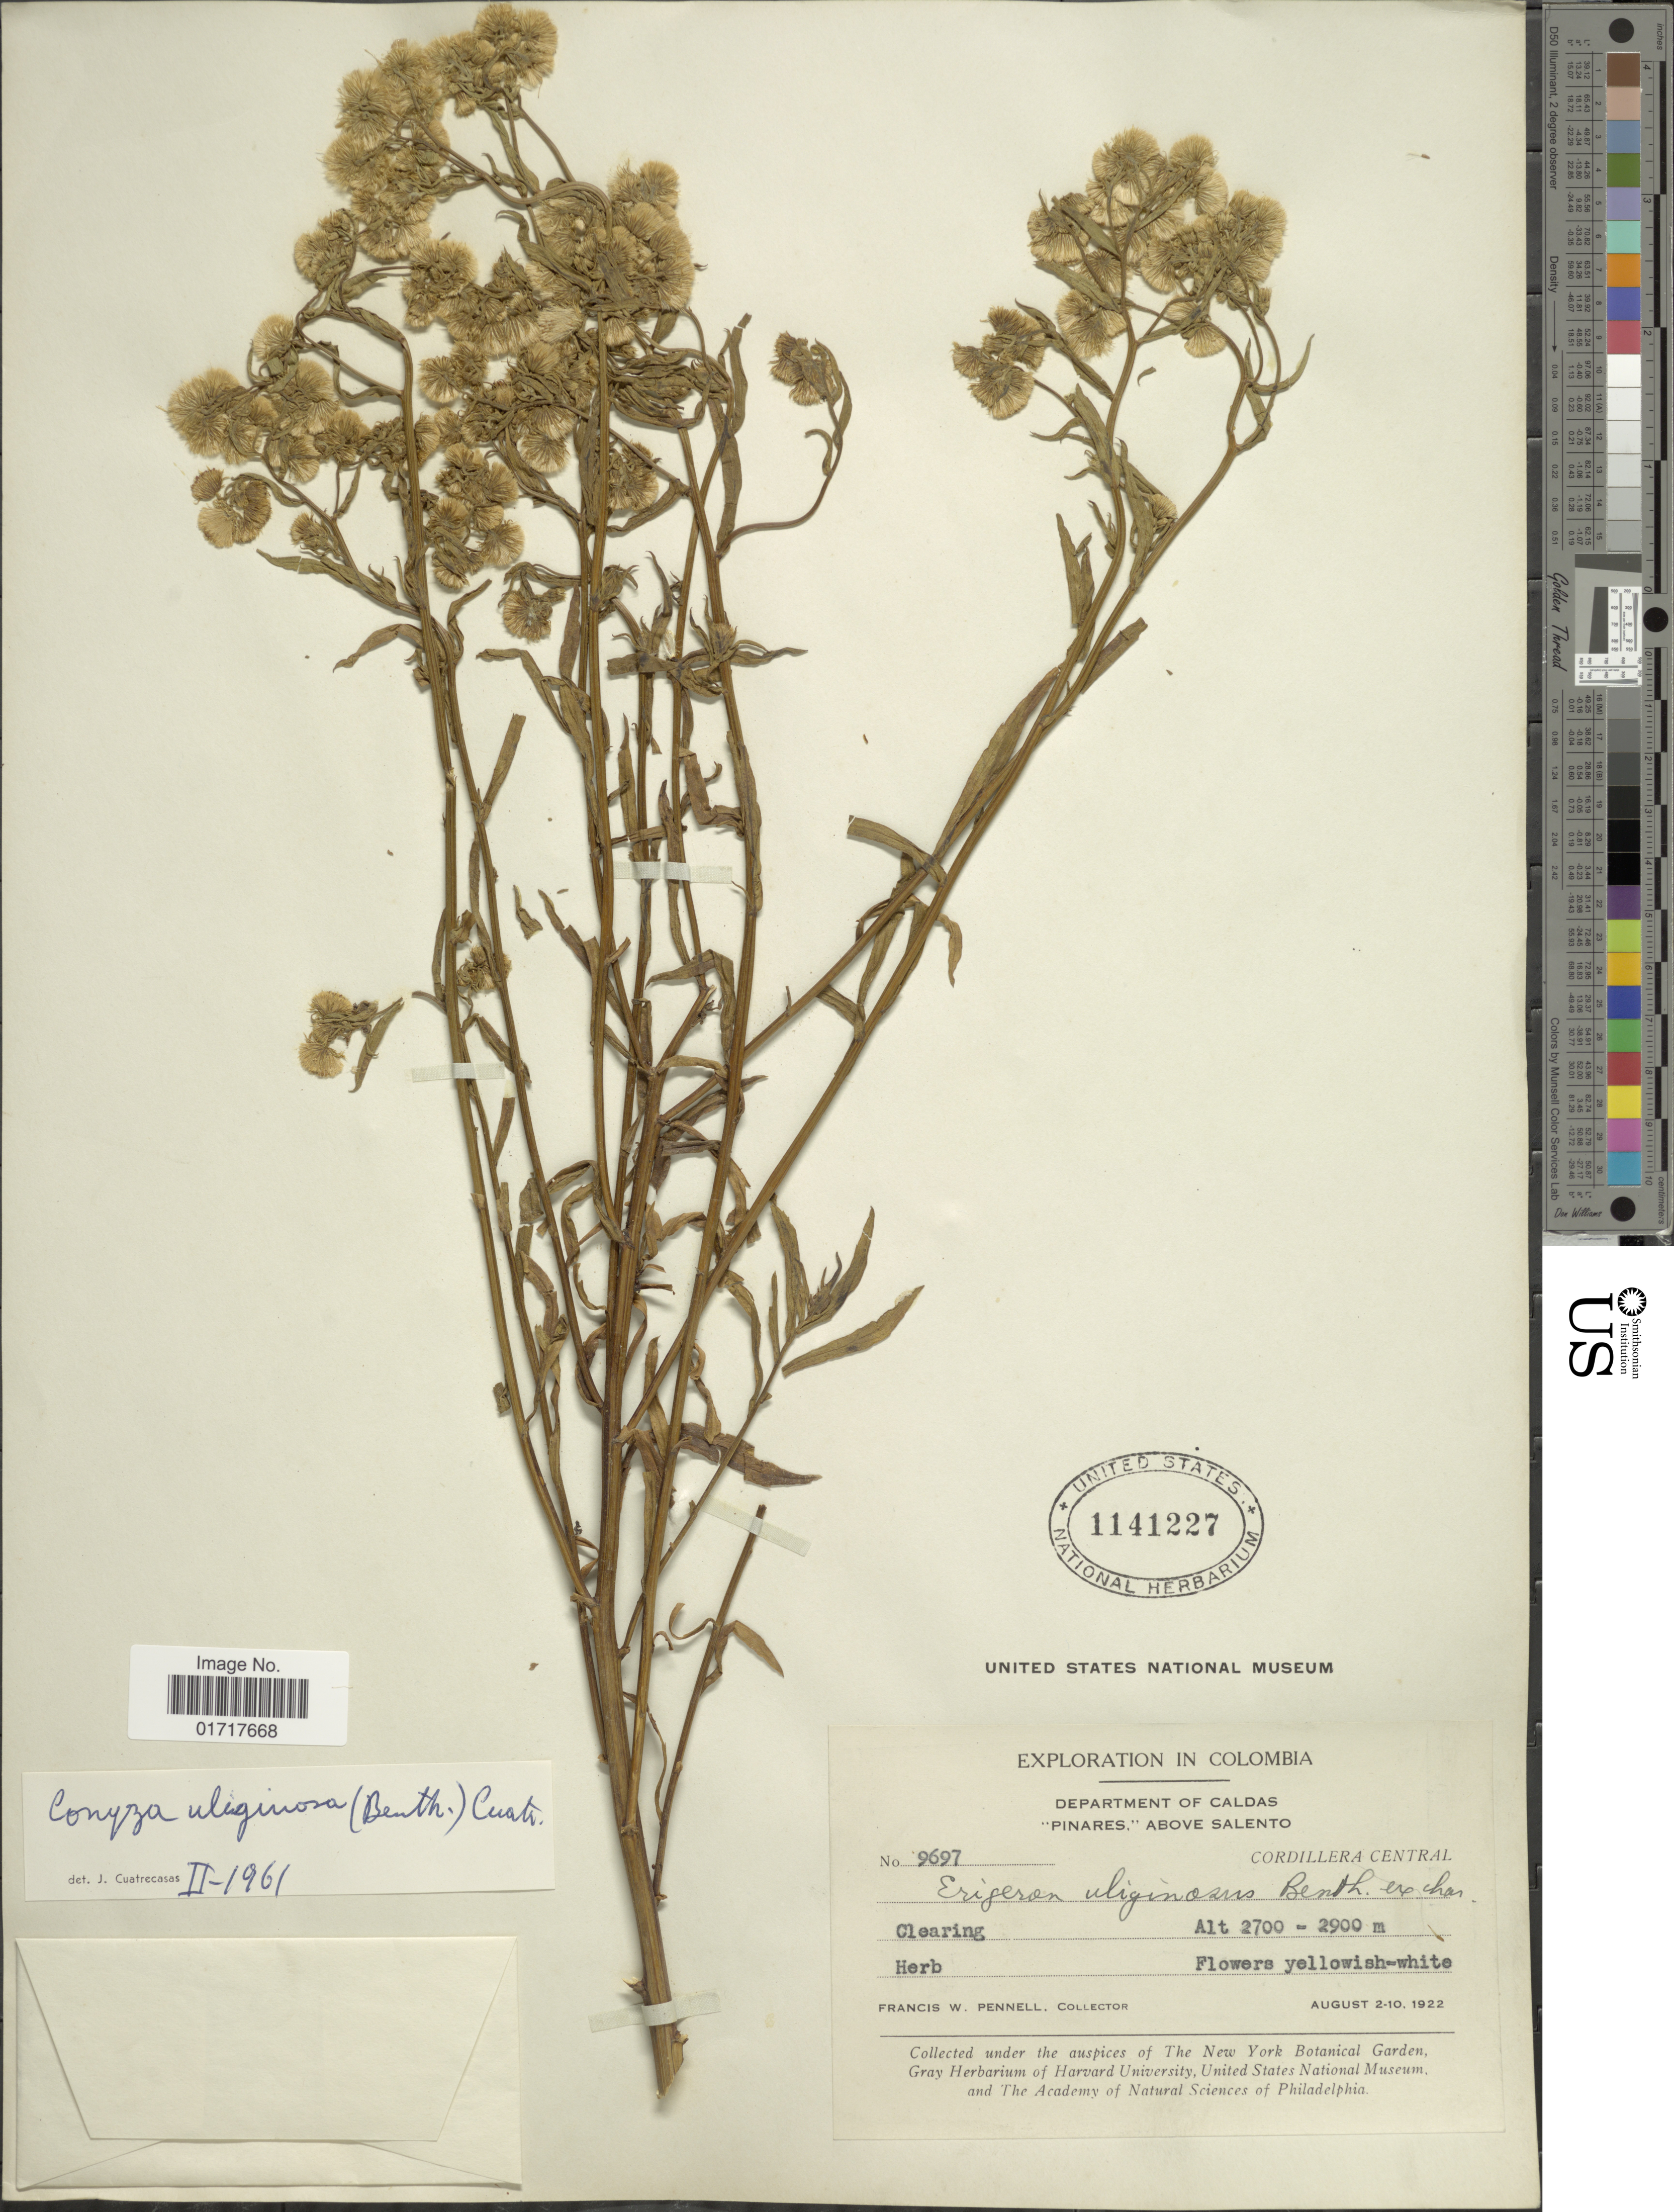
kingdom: Plantae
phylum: Tracheophyta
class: Magnoliopsida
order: Asterales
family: Asteraceae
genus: Conyza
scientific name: Conyza uliginosa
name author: (Benth.) Cuatrec.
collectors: F. W. Pennell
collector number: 9697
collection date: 1922-08-02/1922-08-10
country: Colombia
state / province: Caldas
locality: Department of Caldas, "Pinares, "Above Salento, Cordillera Central.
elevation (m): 2700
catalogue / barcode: US 1141227